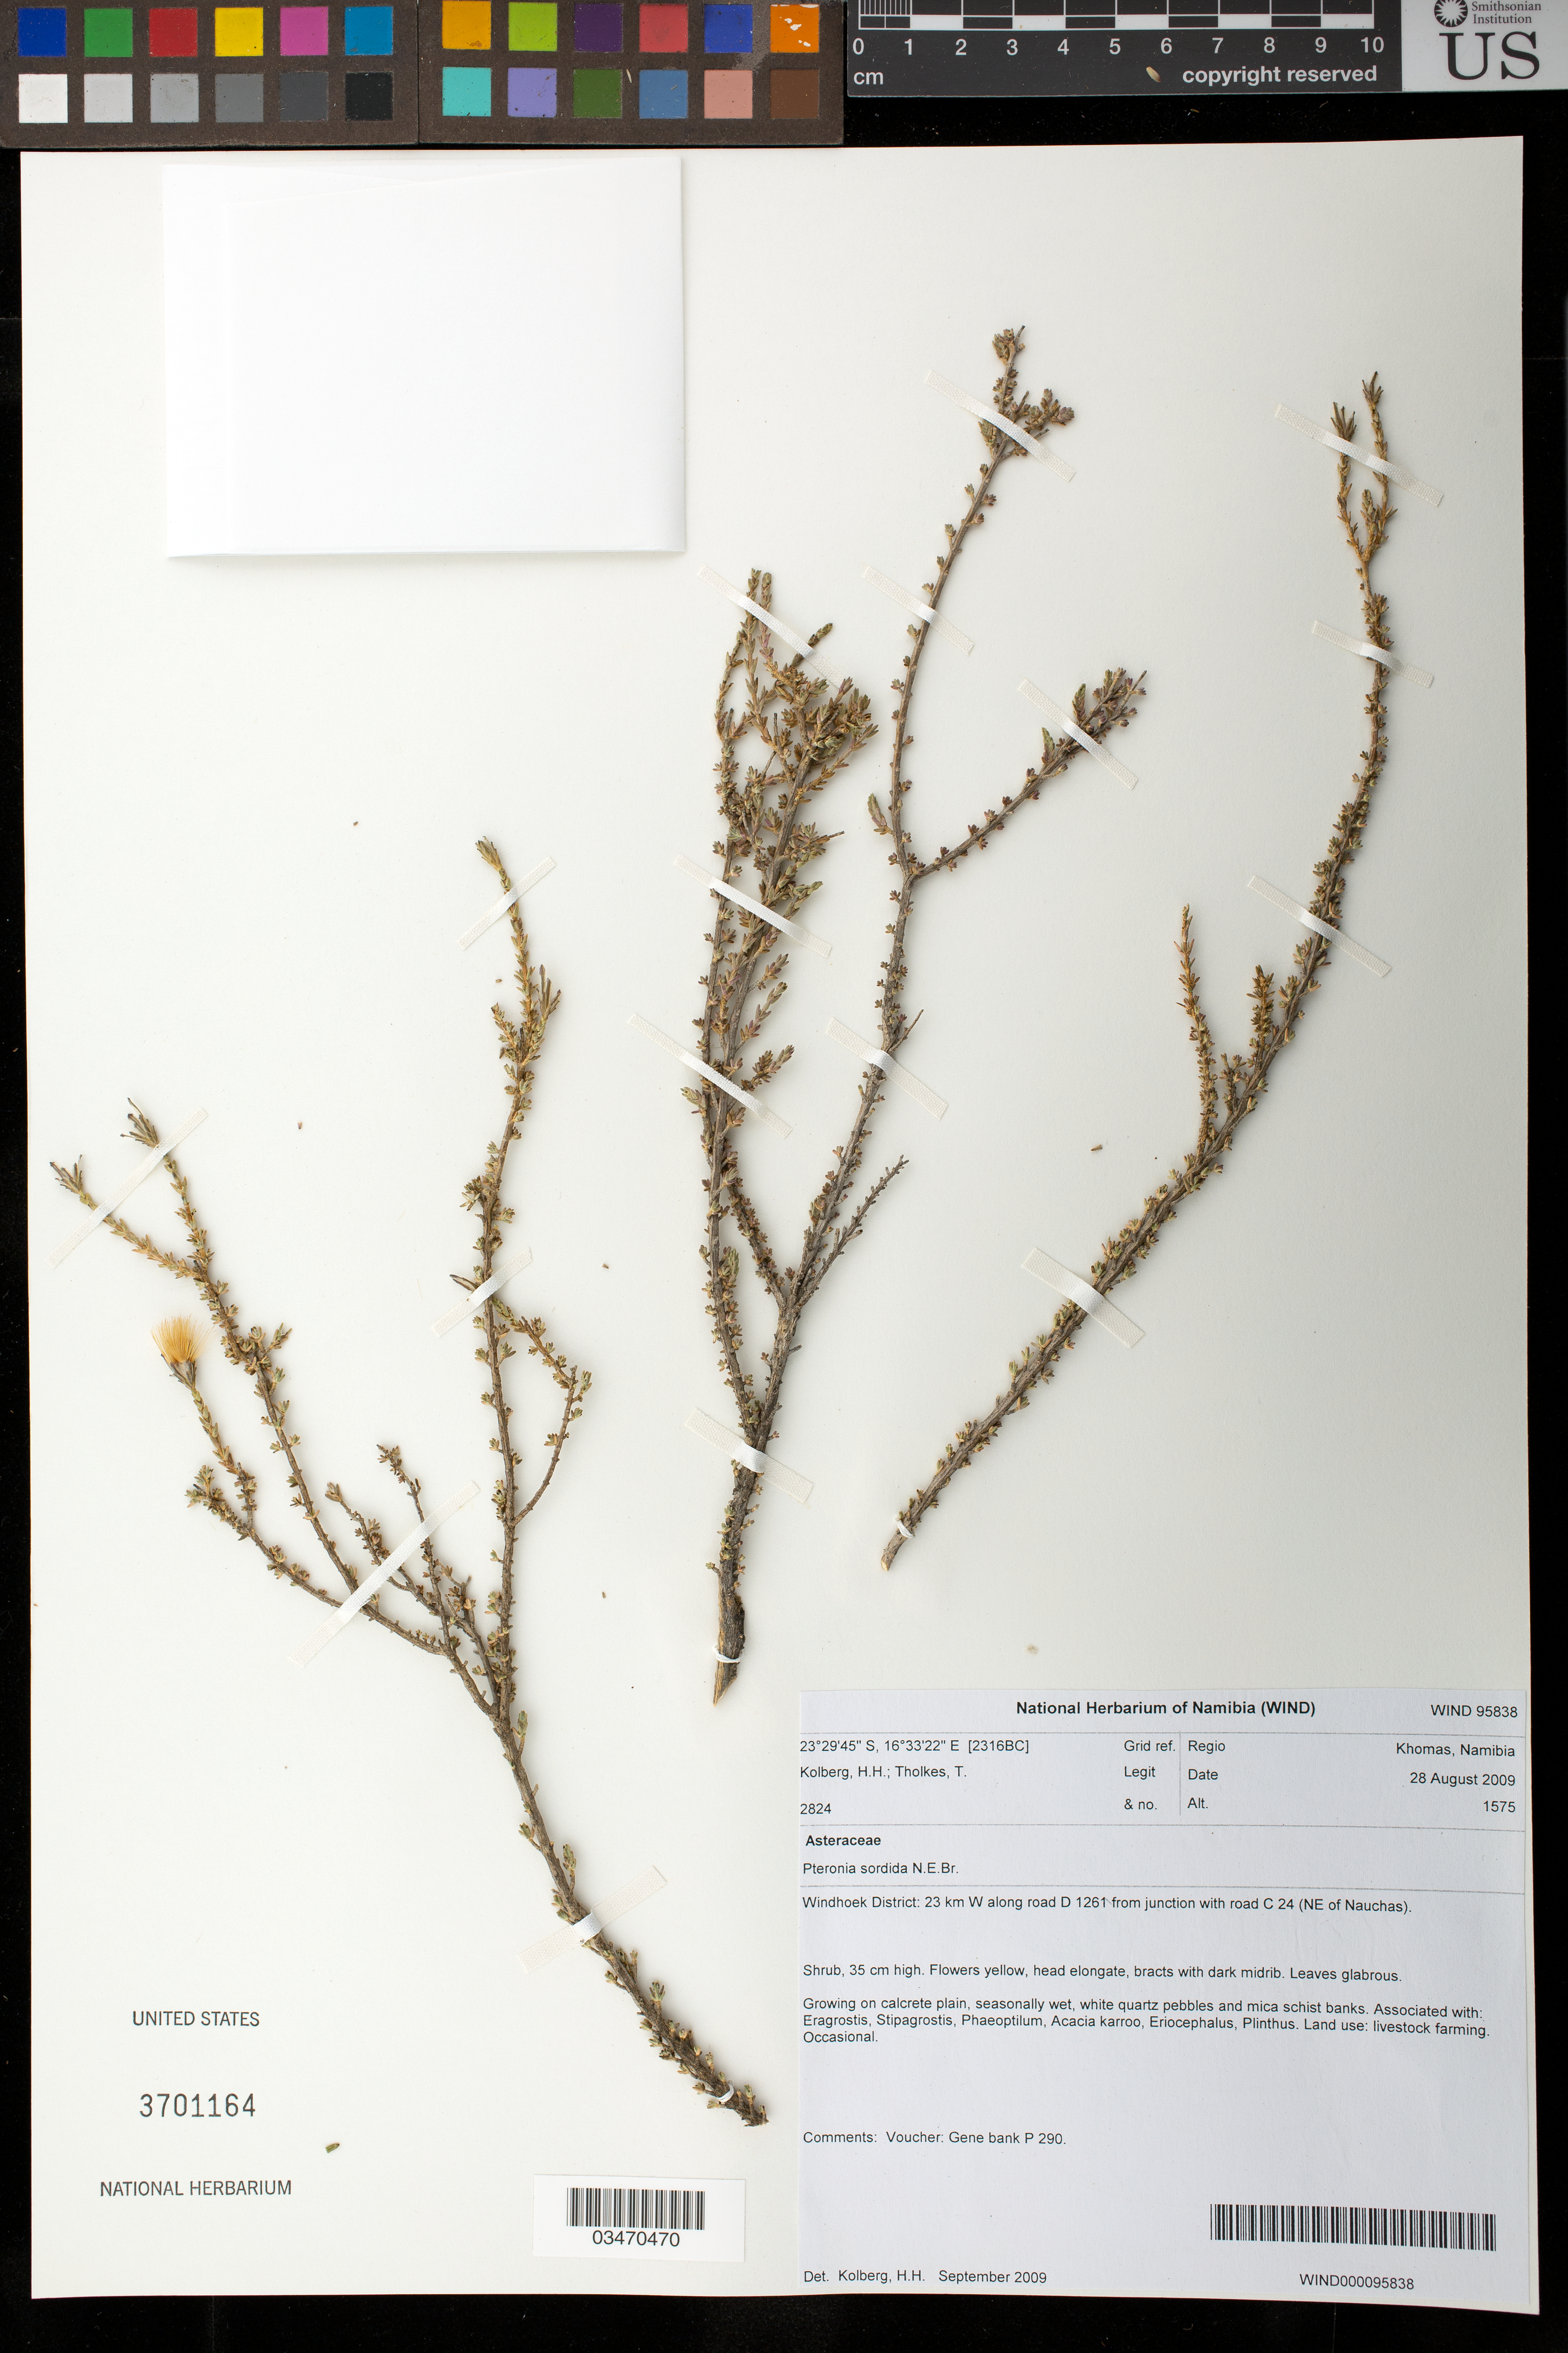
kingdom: Plantae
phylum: Tracheophyta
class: Magnoliopsida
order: Asterales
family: Asteraceae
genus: Pteronia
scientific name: Pteronia sordida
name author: N.E. Br.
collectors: H. H. Kolberg & T. Tholkes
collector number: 2824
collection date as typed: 28 Aug 2009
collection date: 2009-08-28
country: Namibia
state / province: Khomas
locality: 23 km W along road D-1261 from Junction with road C-24 (NE of Nauchas). Windhoek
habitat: Growing on calcrete plain, seasonally wet, white quartz pebbles and mica schist banks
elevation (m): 1575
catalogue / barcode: US 3701164